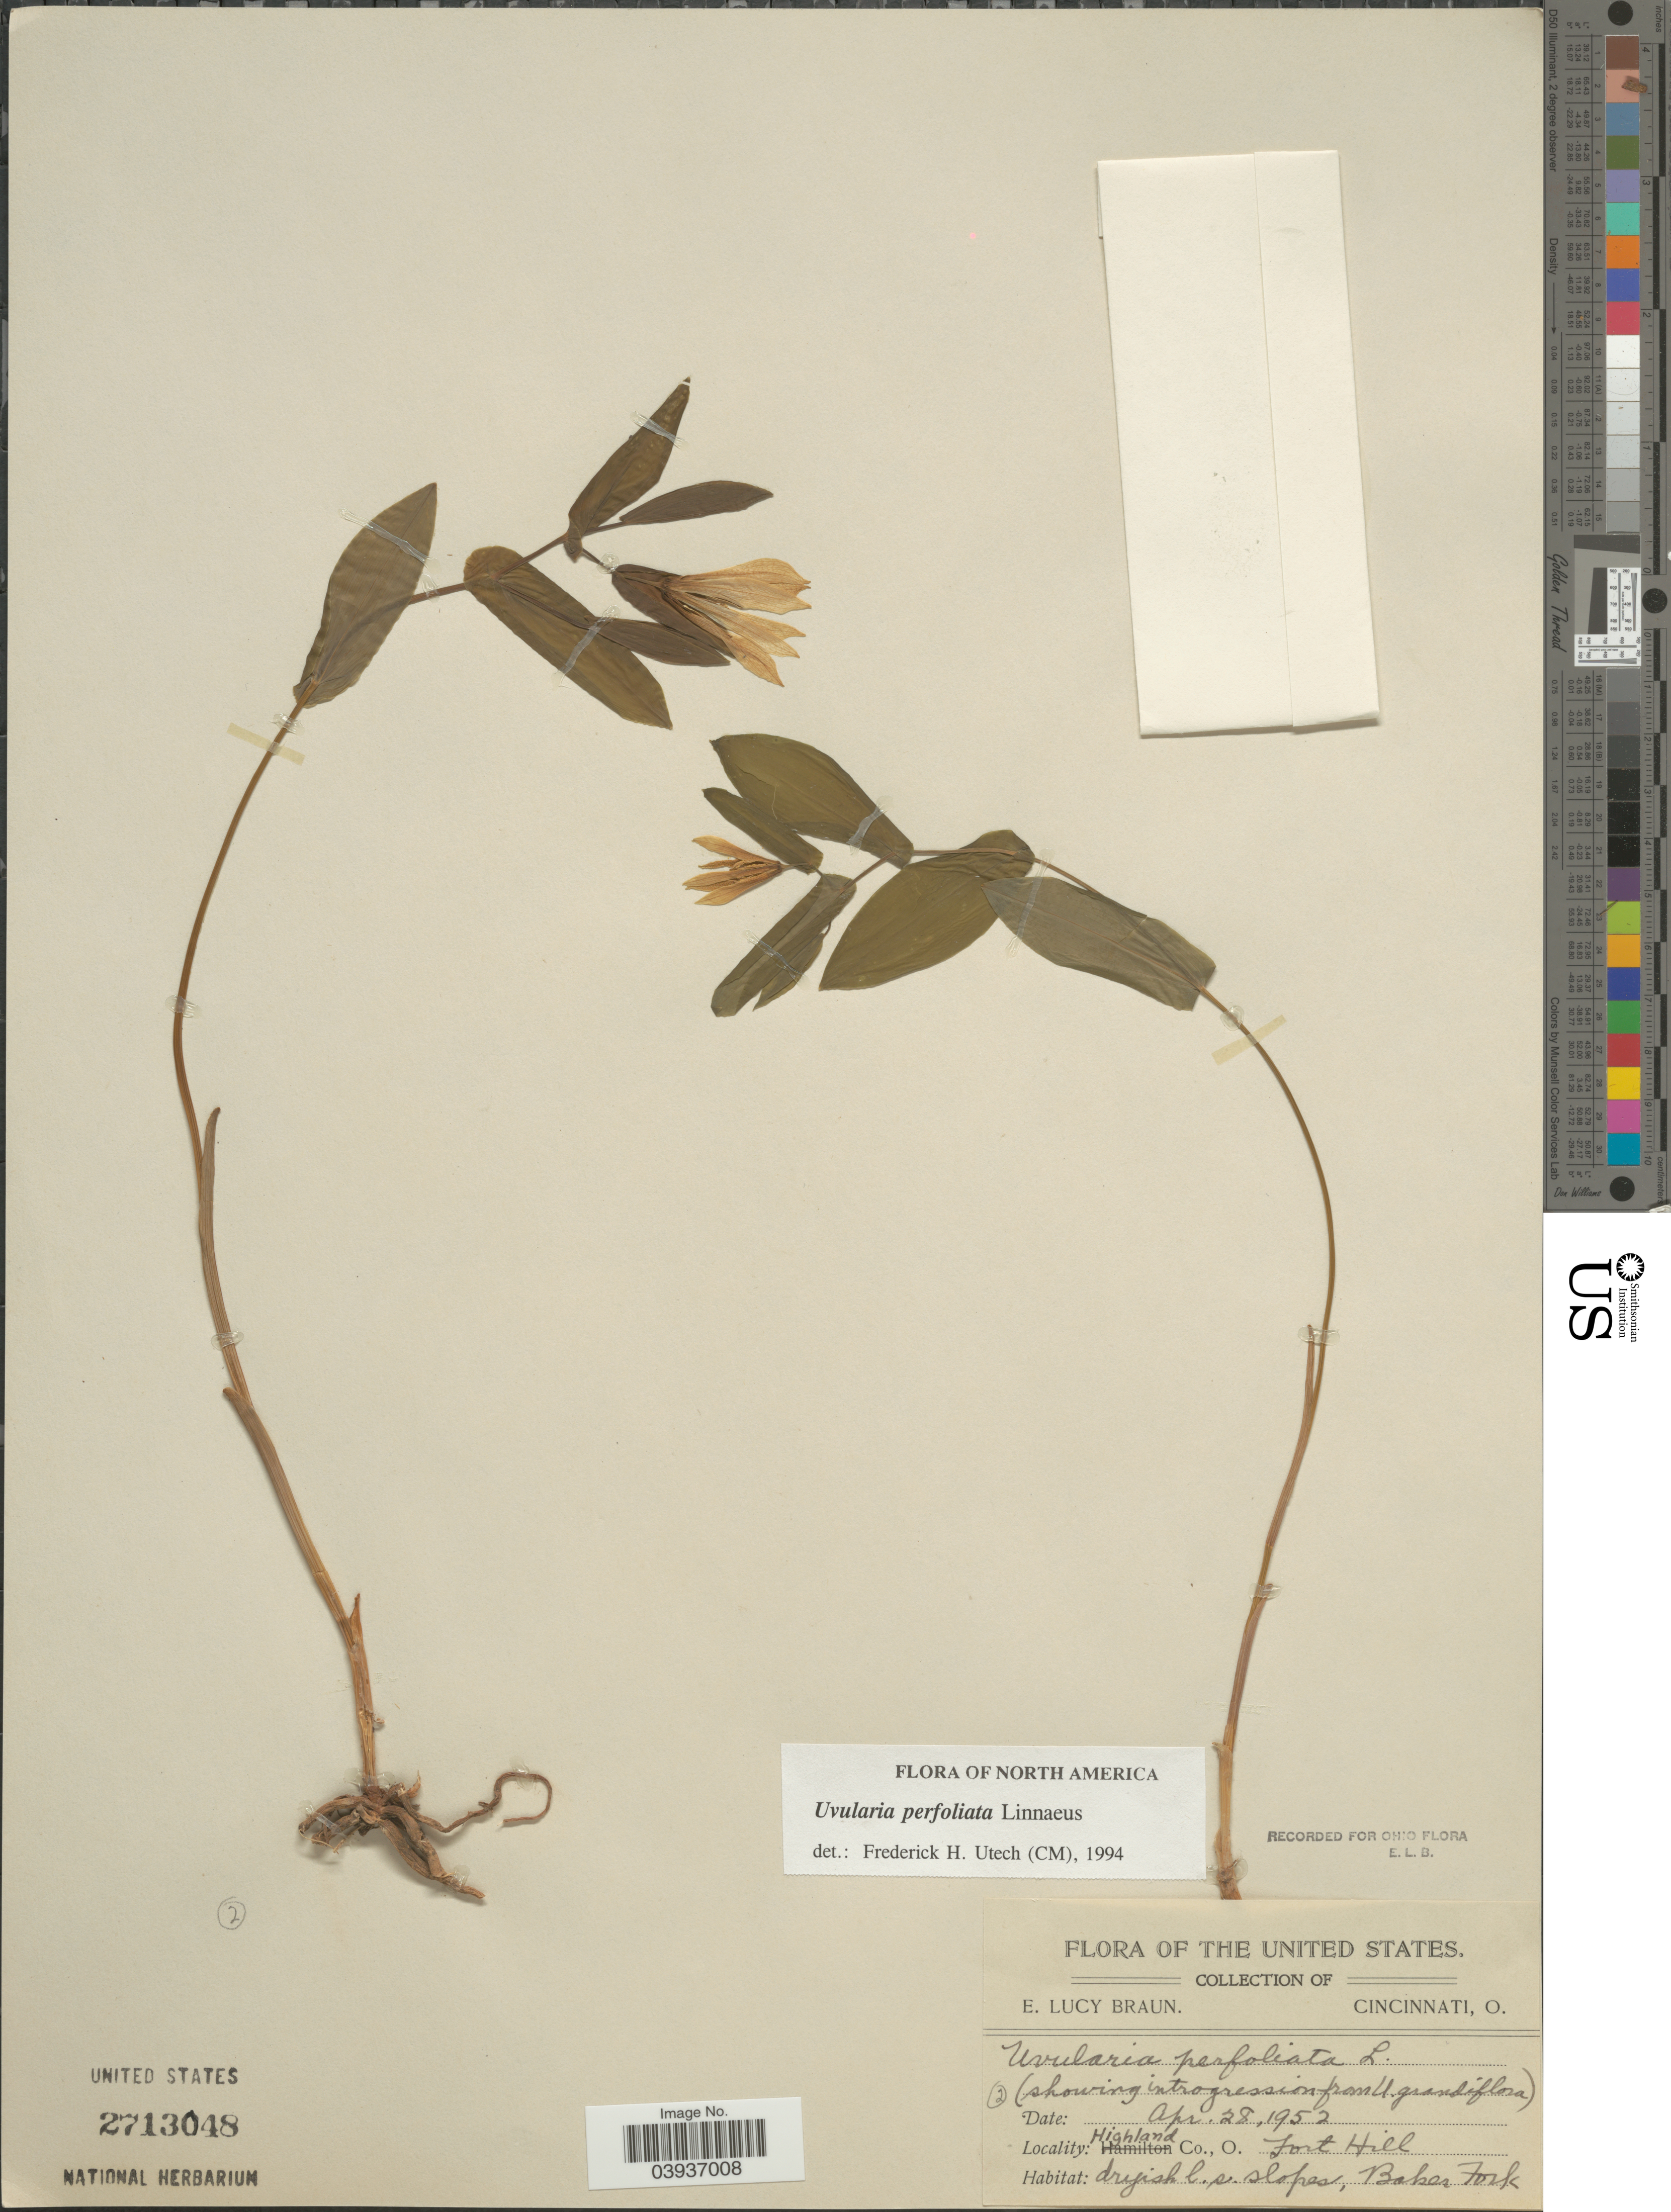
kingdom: Plantae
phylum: Tracheophyta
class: Liliopsida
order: Liliales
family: Colchicaceae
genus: Uvularia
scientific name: Uvularia perfoliata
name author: L.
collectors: E. L. Braun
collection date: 1952-04-28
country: United States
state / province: Ohio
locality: Highland Co. Fort Hill. Dryish l.s. slopes, Baker Fork.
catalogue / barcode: US 2713048